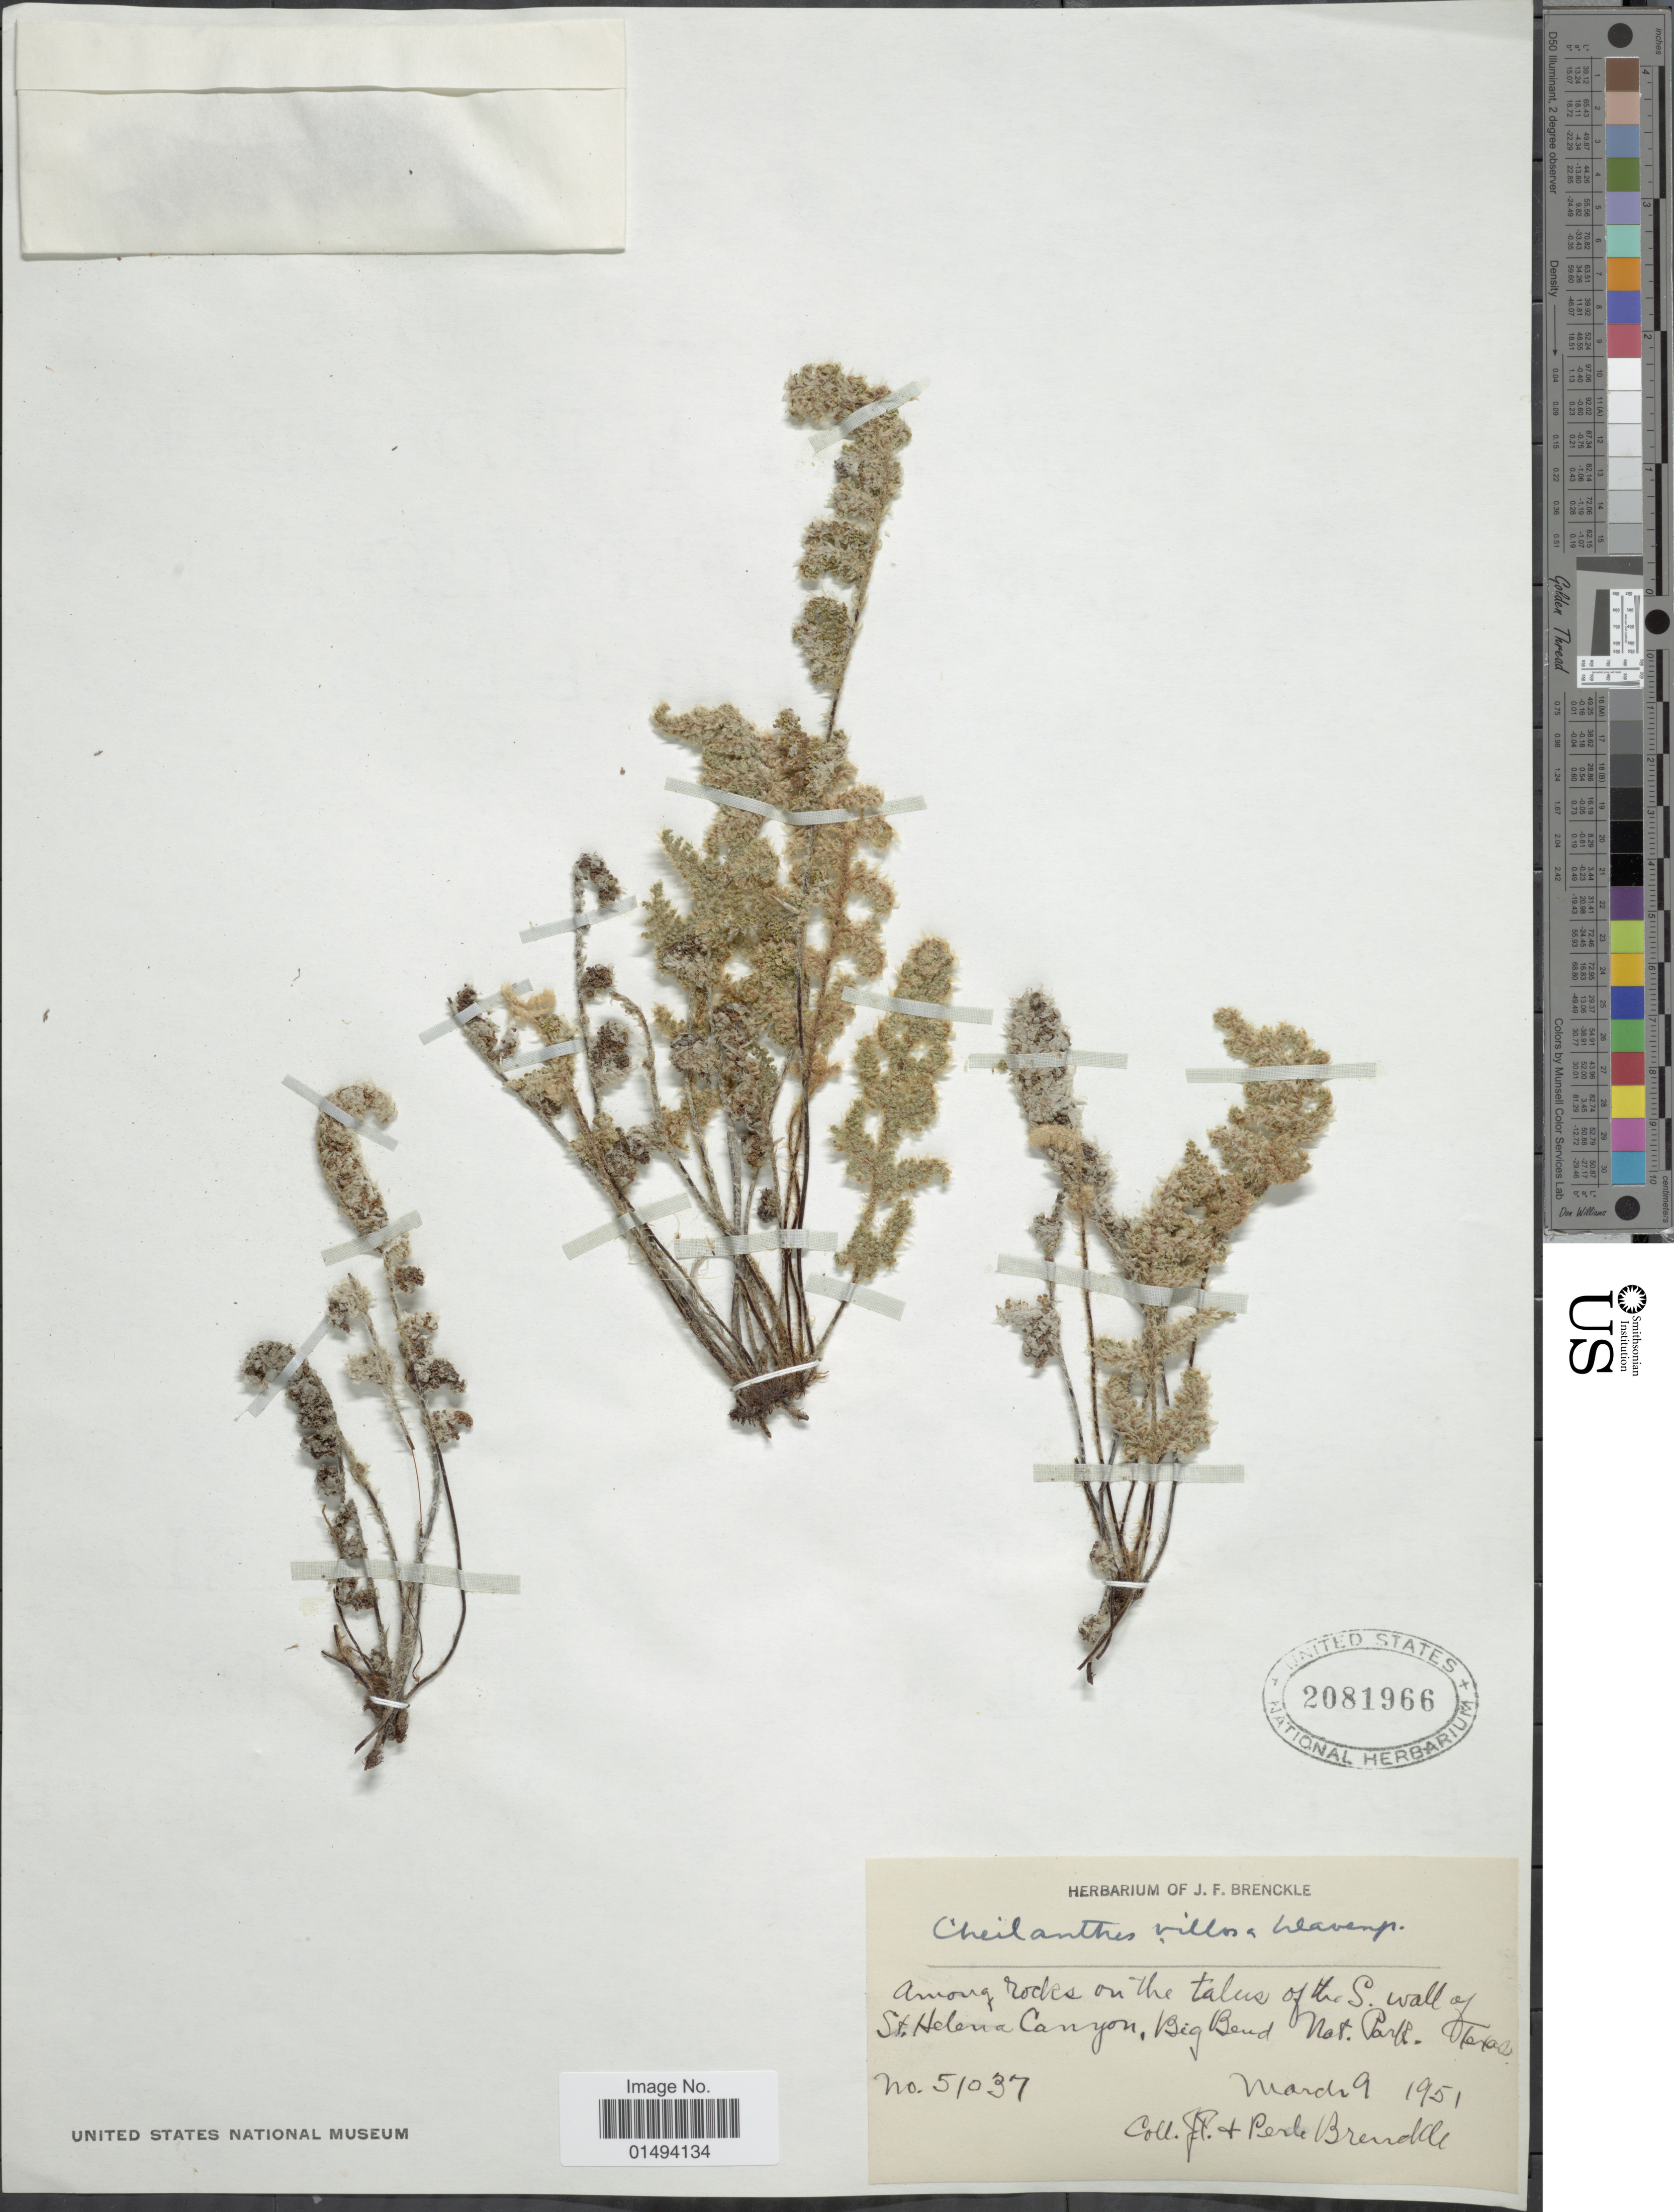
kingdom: Plantae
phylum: Tracheophyta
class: Polypodiopsida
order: Polypodiales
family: Pteridaceae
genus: Myriopteris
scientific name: Myriopteris windhamii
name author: Grusz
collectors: J. Brenckle & P. Brenckle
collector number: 51037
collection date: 1951-03-09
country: United States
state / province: Texas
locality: S. wall of St. Helena Canyon, Big Bend Nat. Park, Texas near Fern Canyon Mexico.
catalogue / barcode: US 2081966